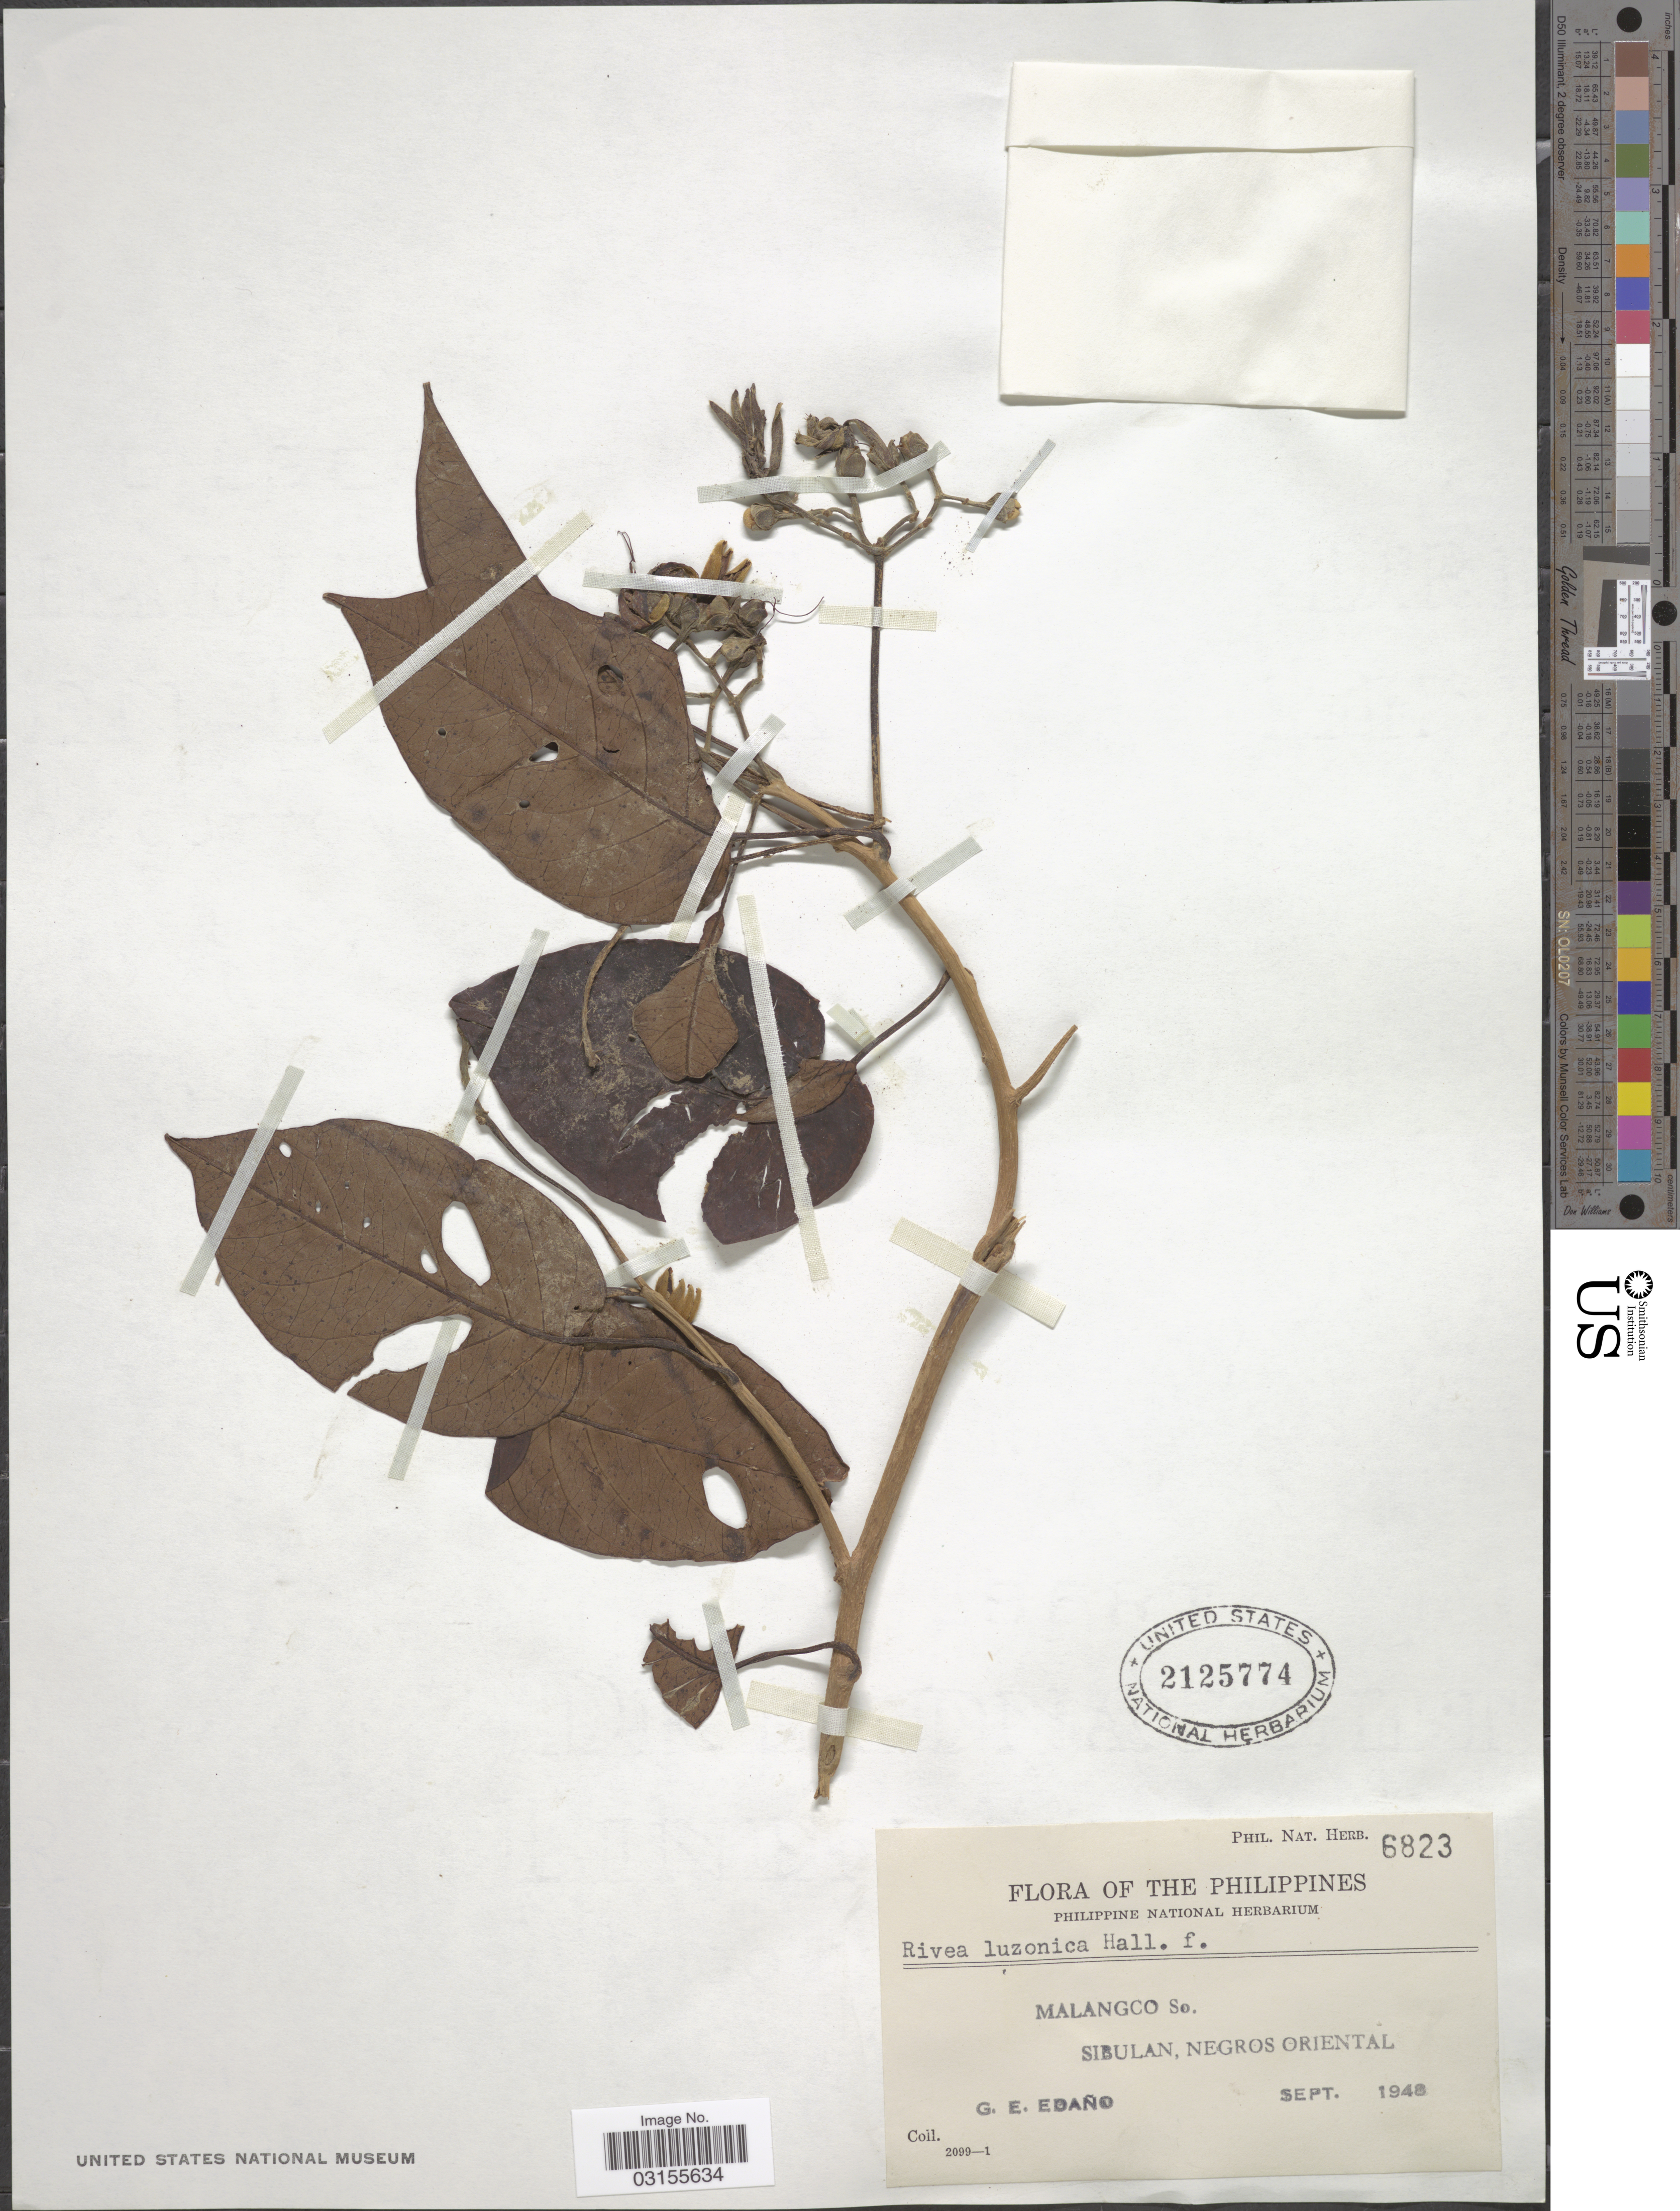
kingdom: Plantae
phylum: Tracheophyta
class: Magnoliopsida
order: Solanales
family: Convolvulaceae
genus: Argyreia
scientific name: Argyreia luzonensis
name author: (Hallier f.) Ooststr.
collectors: G. E. Edaño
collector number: Phil. Nat. Herb. 6823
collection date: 1948-09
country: Philippines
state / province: Central Visayas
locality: Malangco So. Sibulan, Negros Oriental.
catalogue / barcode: US 2125774